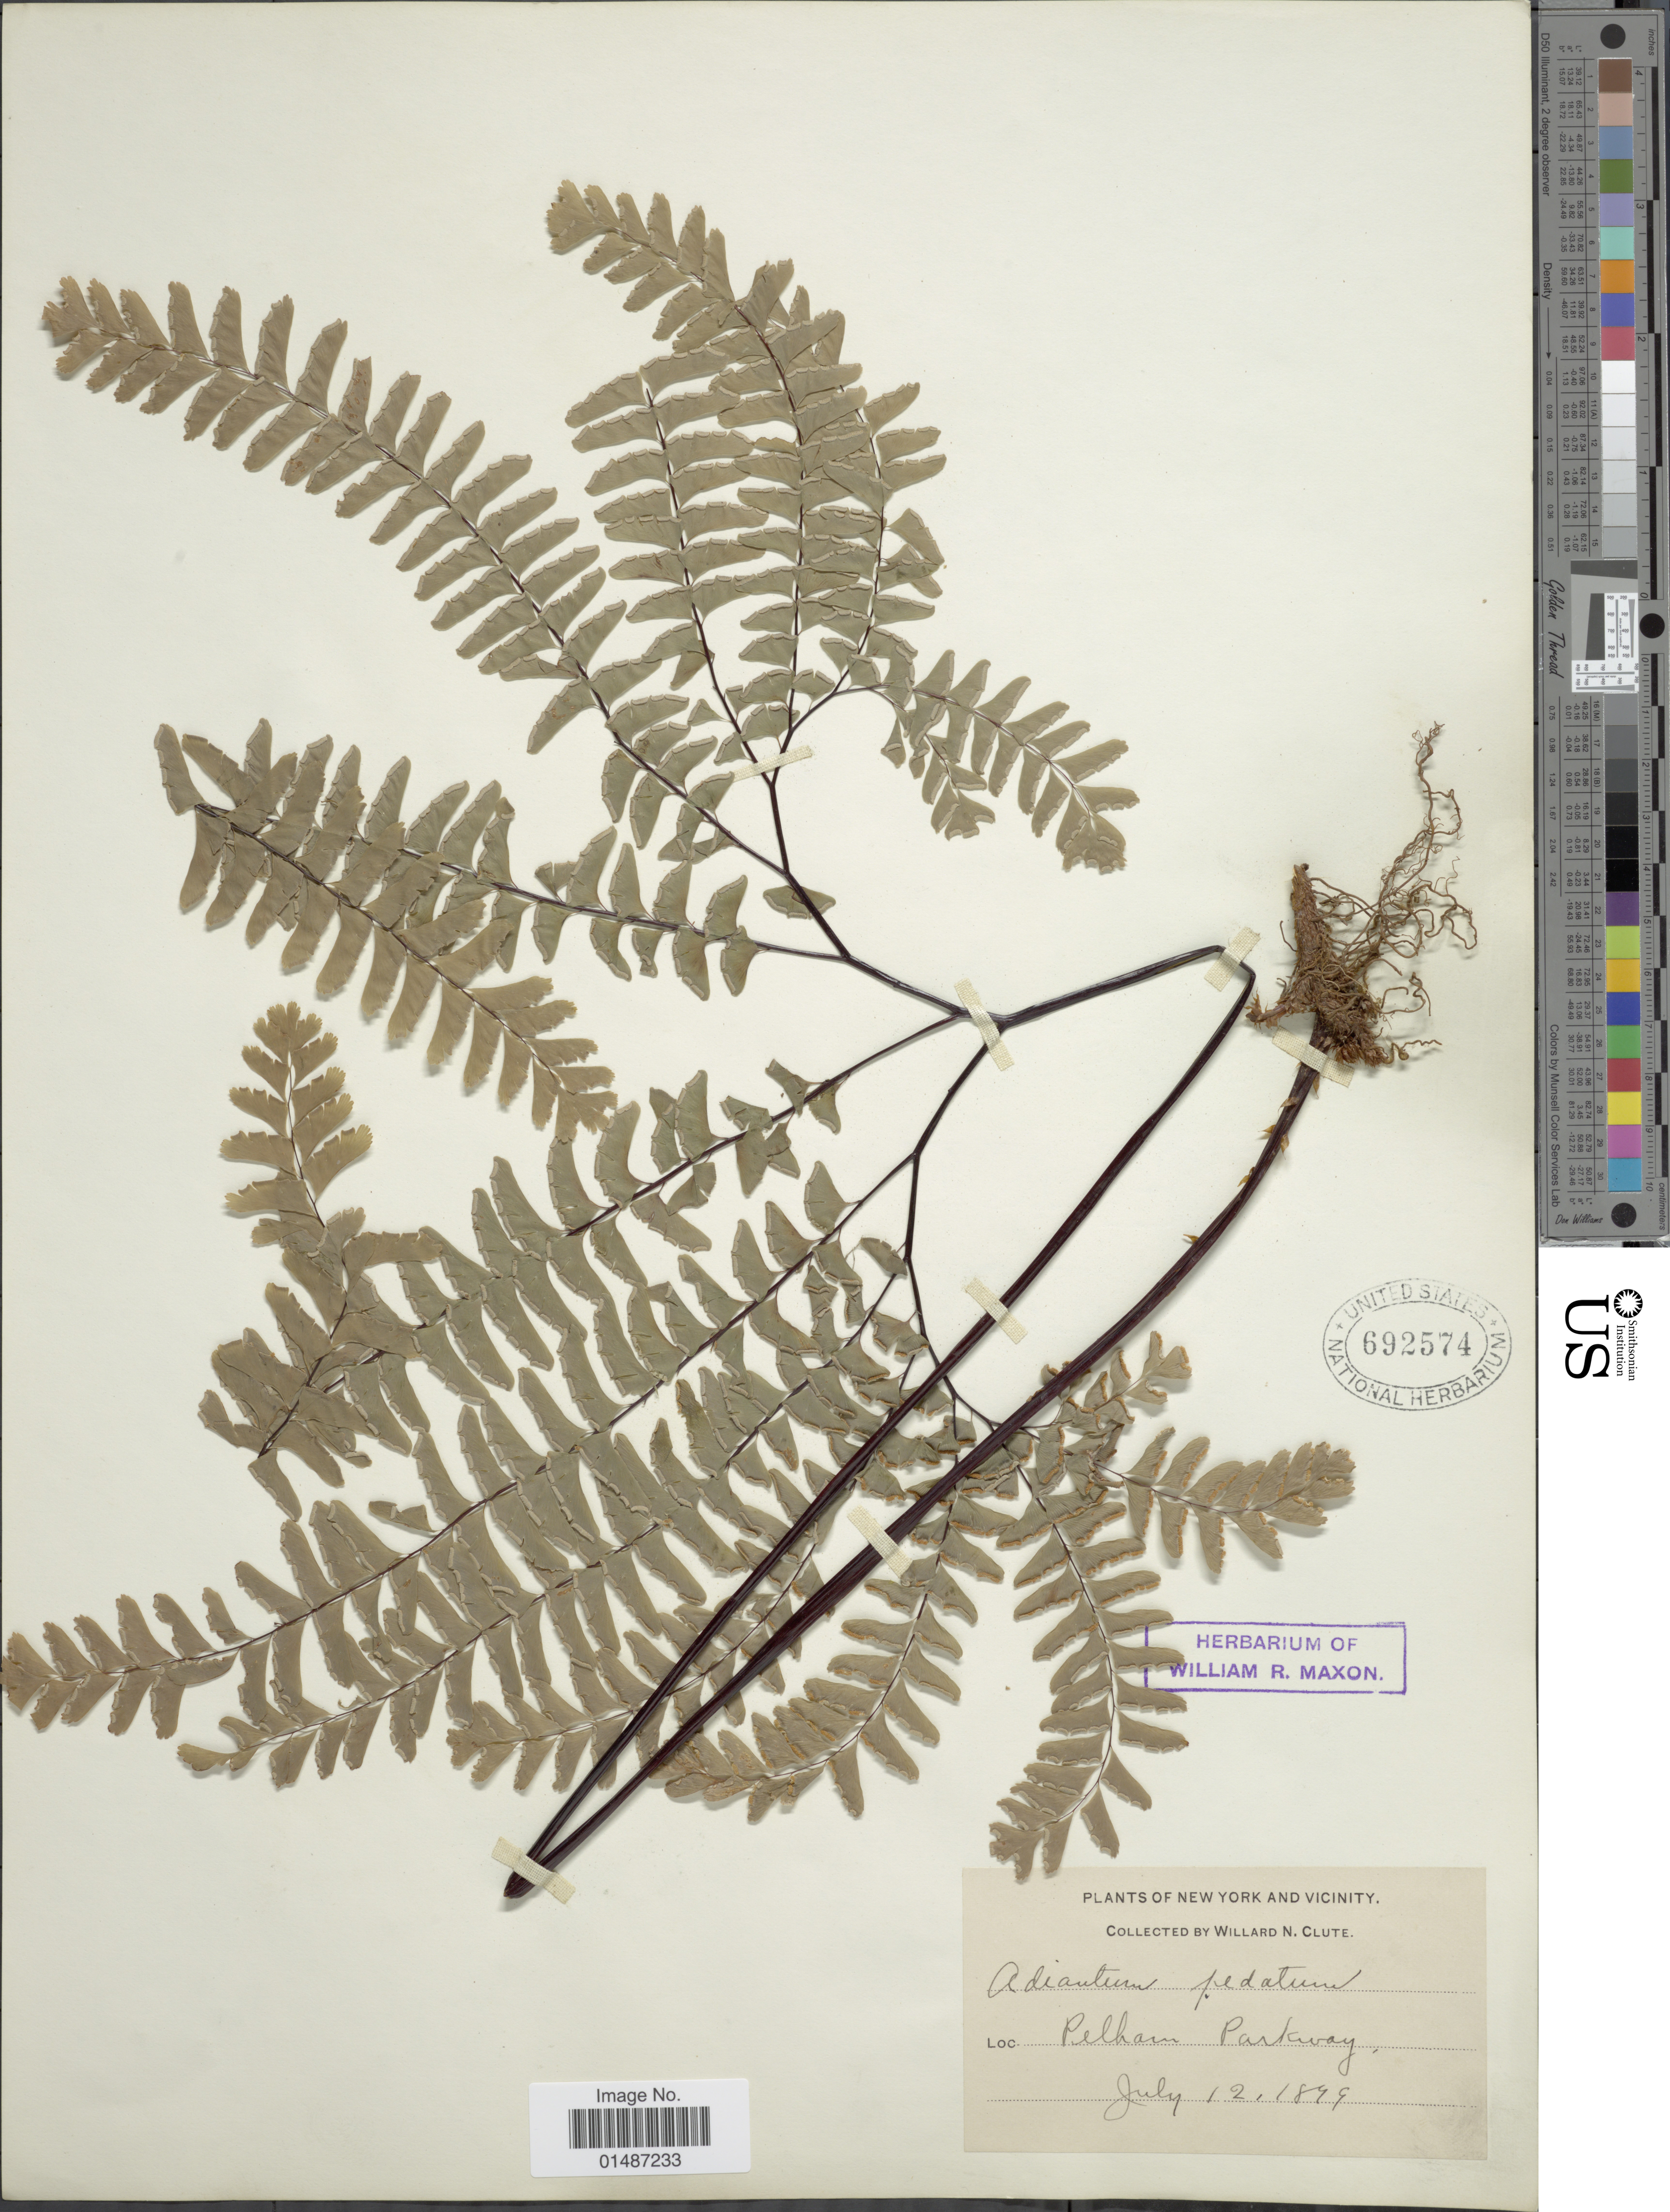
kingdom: Plantae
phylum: Tracheophyta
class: Polypodiopsida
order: Polypodiales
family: Pteridaceae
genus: Adiantum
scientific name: Adiantum pedatum var. pedatum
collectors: W. N. Clute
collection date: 1849-07-12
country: United States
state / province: New York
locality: New York and Vicinity. Pelham Parkway.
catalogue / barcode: US 692574